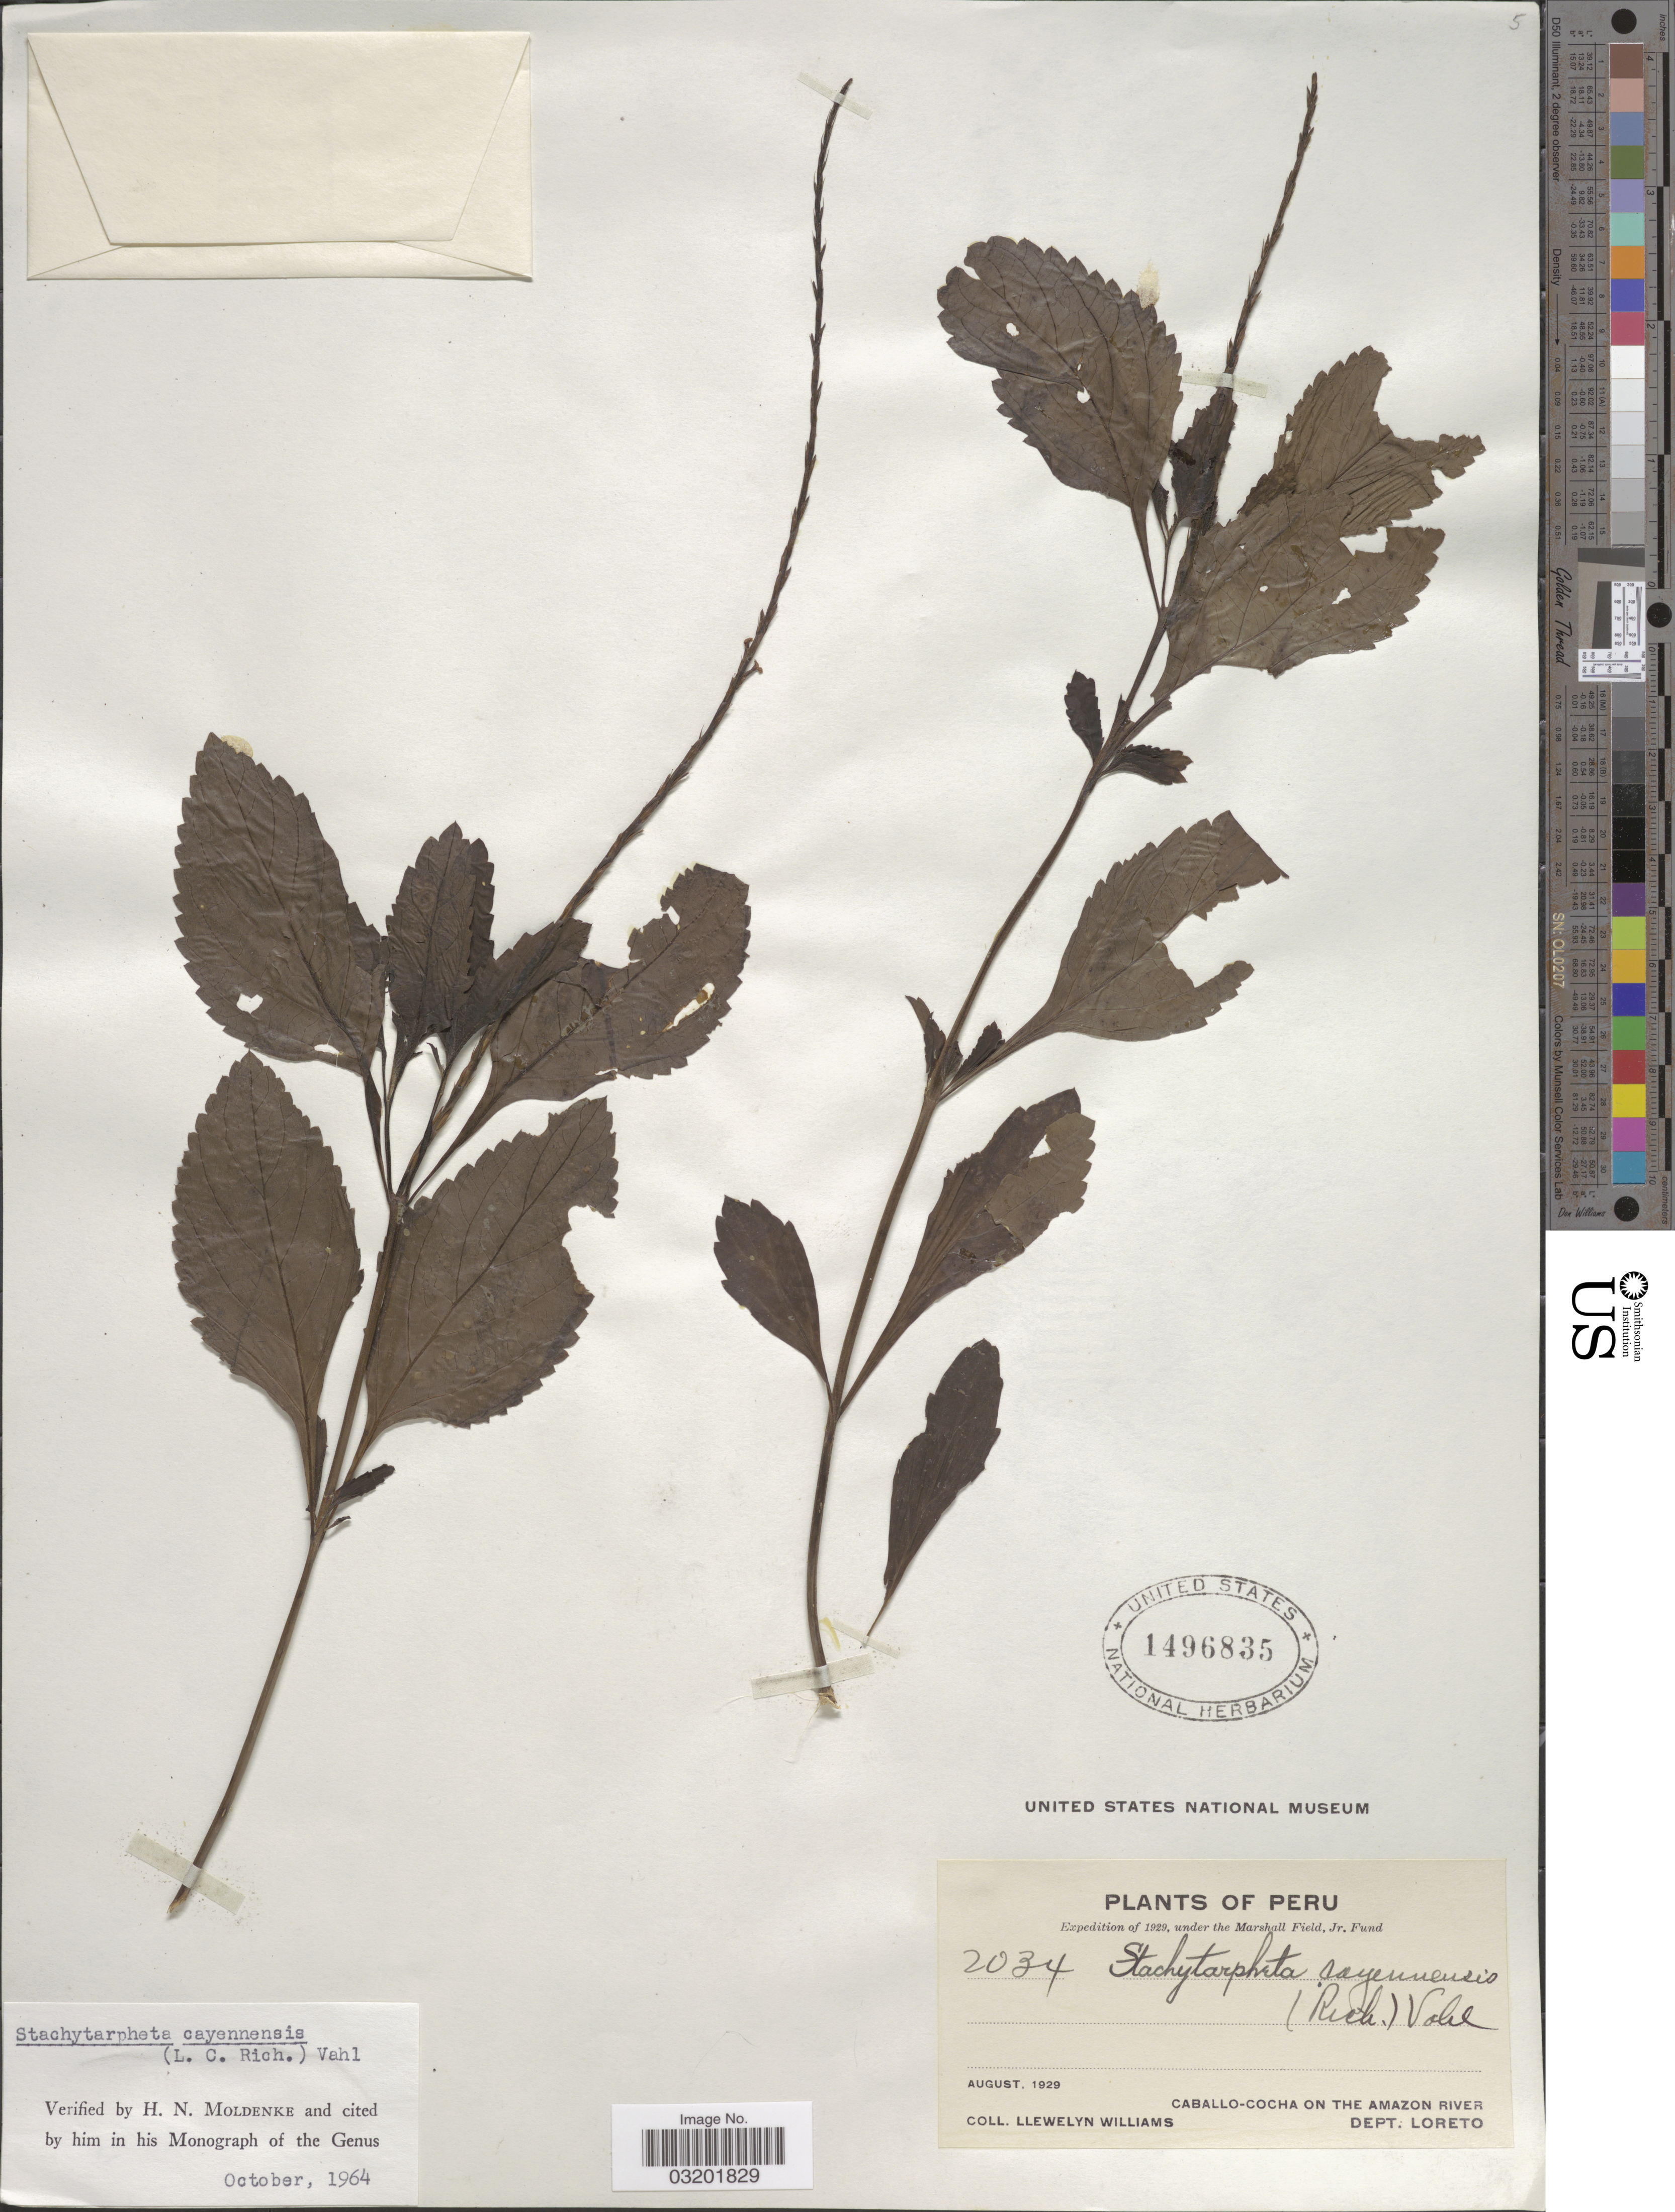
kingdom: Plantae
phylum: Tracheophyta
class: Magnoliopsida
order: Lamiales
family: Verbenaceae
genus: Stachytarpheta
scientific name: Stachytarpheta cayennensis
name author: (Rich.) Vahl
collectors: Ll. Williams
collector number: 2034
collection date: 1929-08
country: Peru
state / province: Loreto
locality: Caballo-Cocha on the Amazon River. Dept. Loreto.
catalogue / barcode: US 1496835